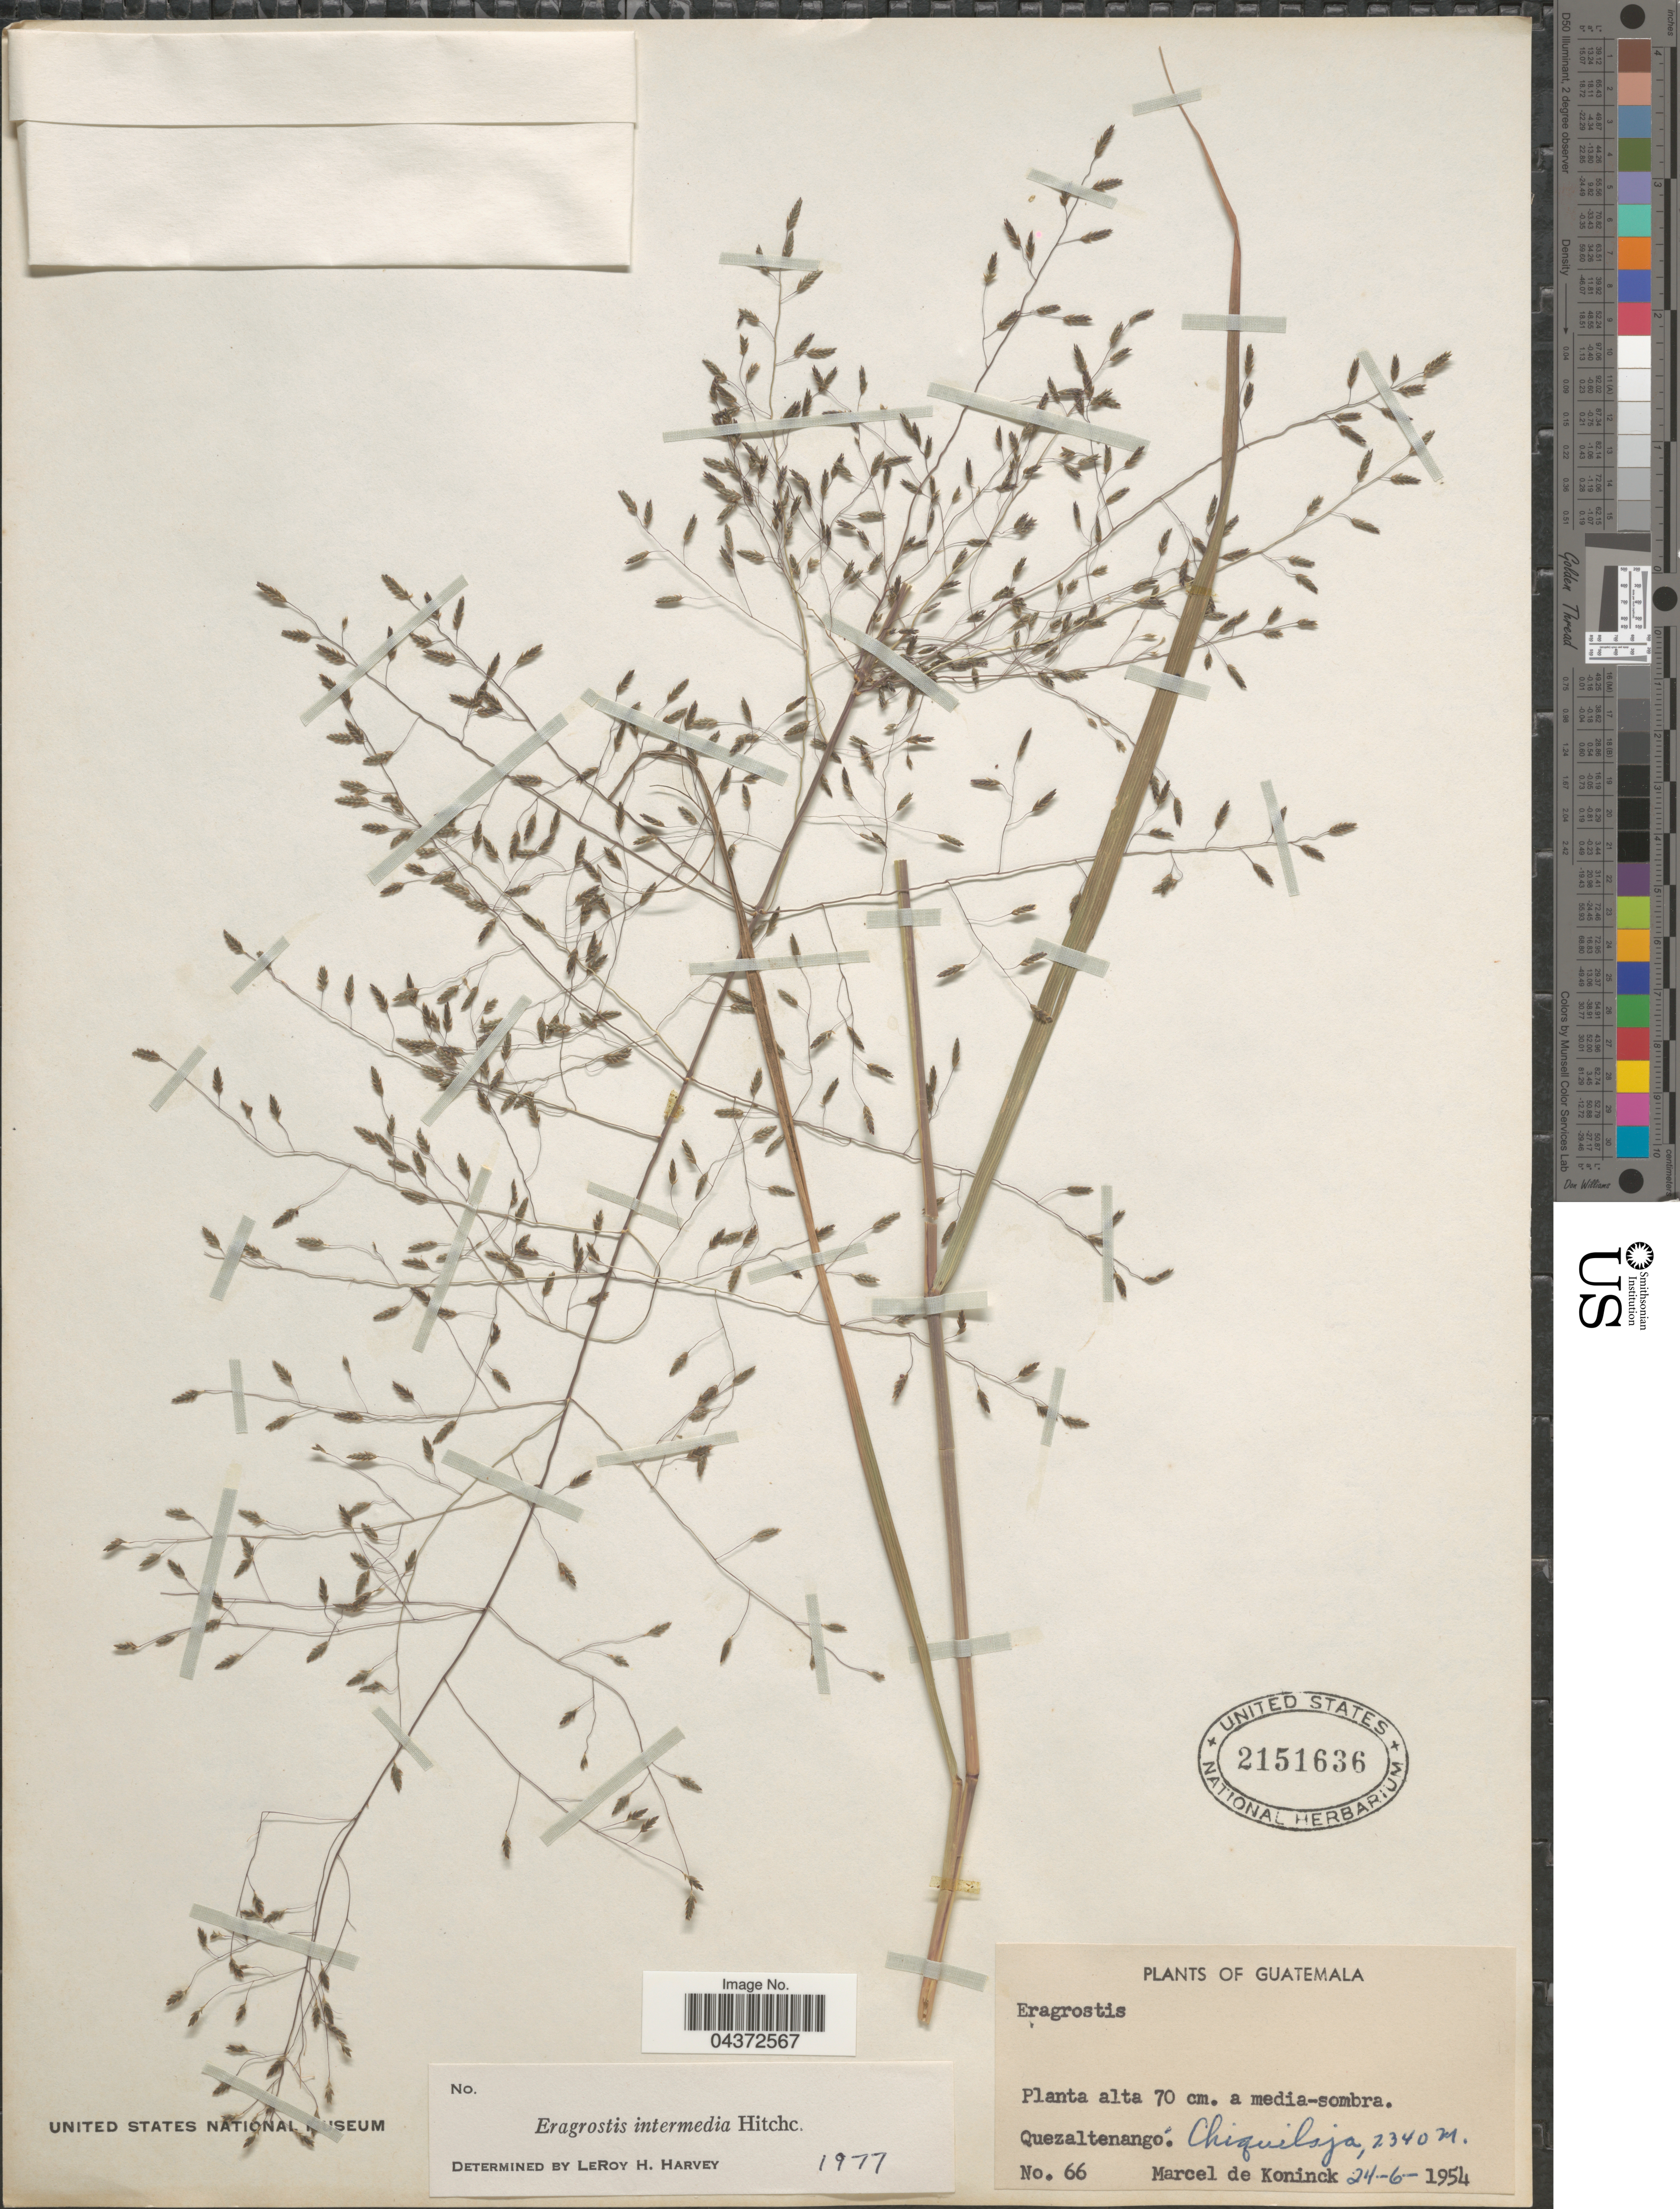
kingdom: Plantae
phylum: Tracheophyta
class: Liliopsida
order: Poales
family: Poaceae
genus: Eragrostis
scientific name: Eragrostis intermedia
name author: Hitchc.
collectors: M. Koninck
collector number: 66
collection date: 1954-06-24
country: Guatemala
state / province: Quetzaltenango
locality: Chiquilaja.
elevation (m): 2340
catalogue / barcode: US 2151636